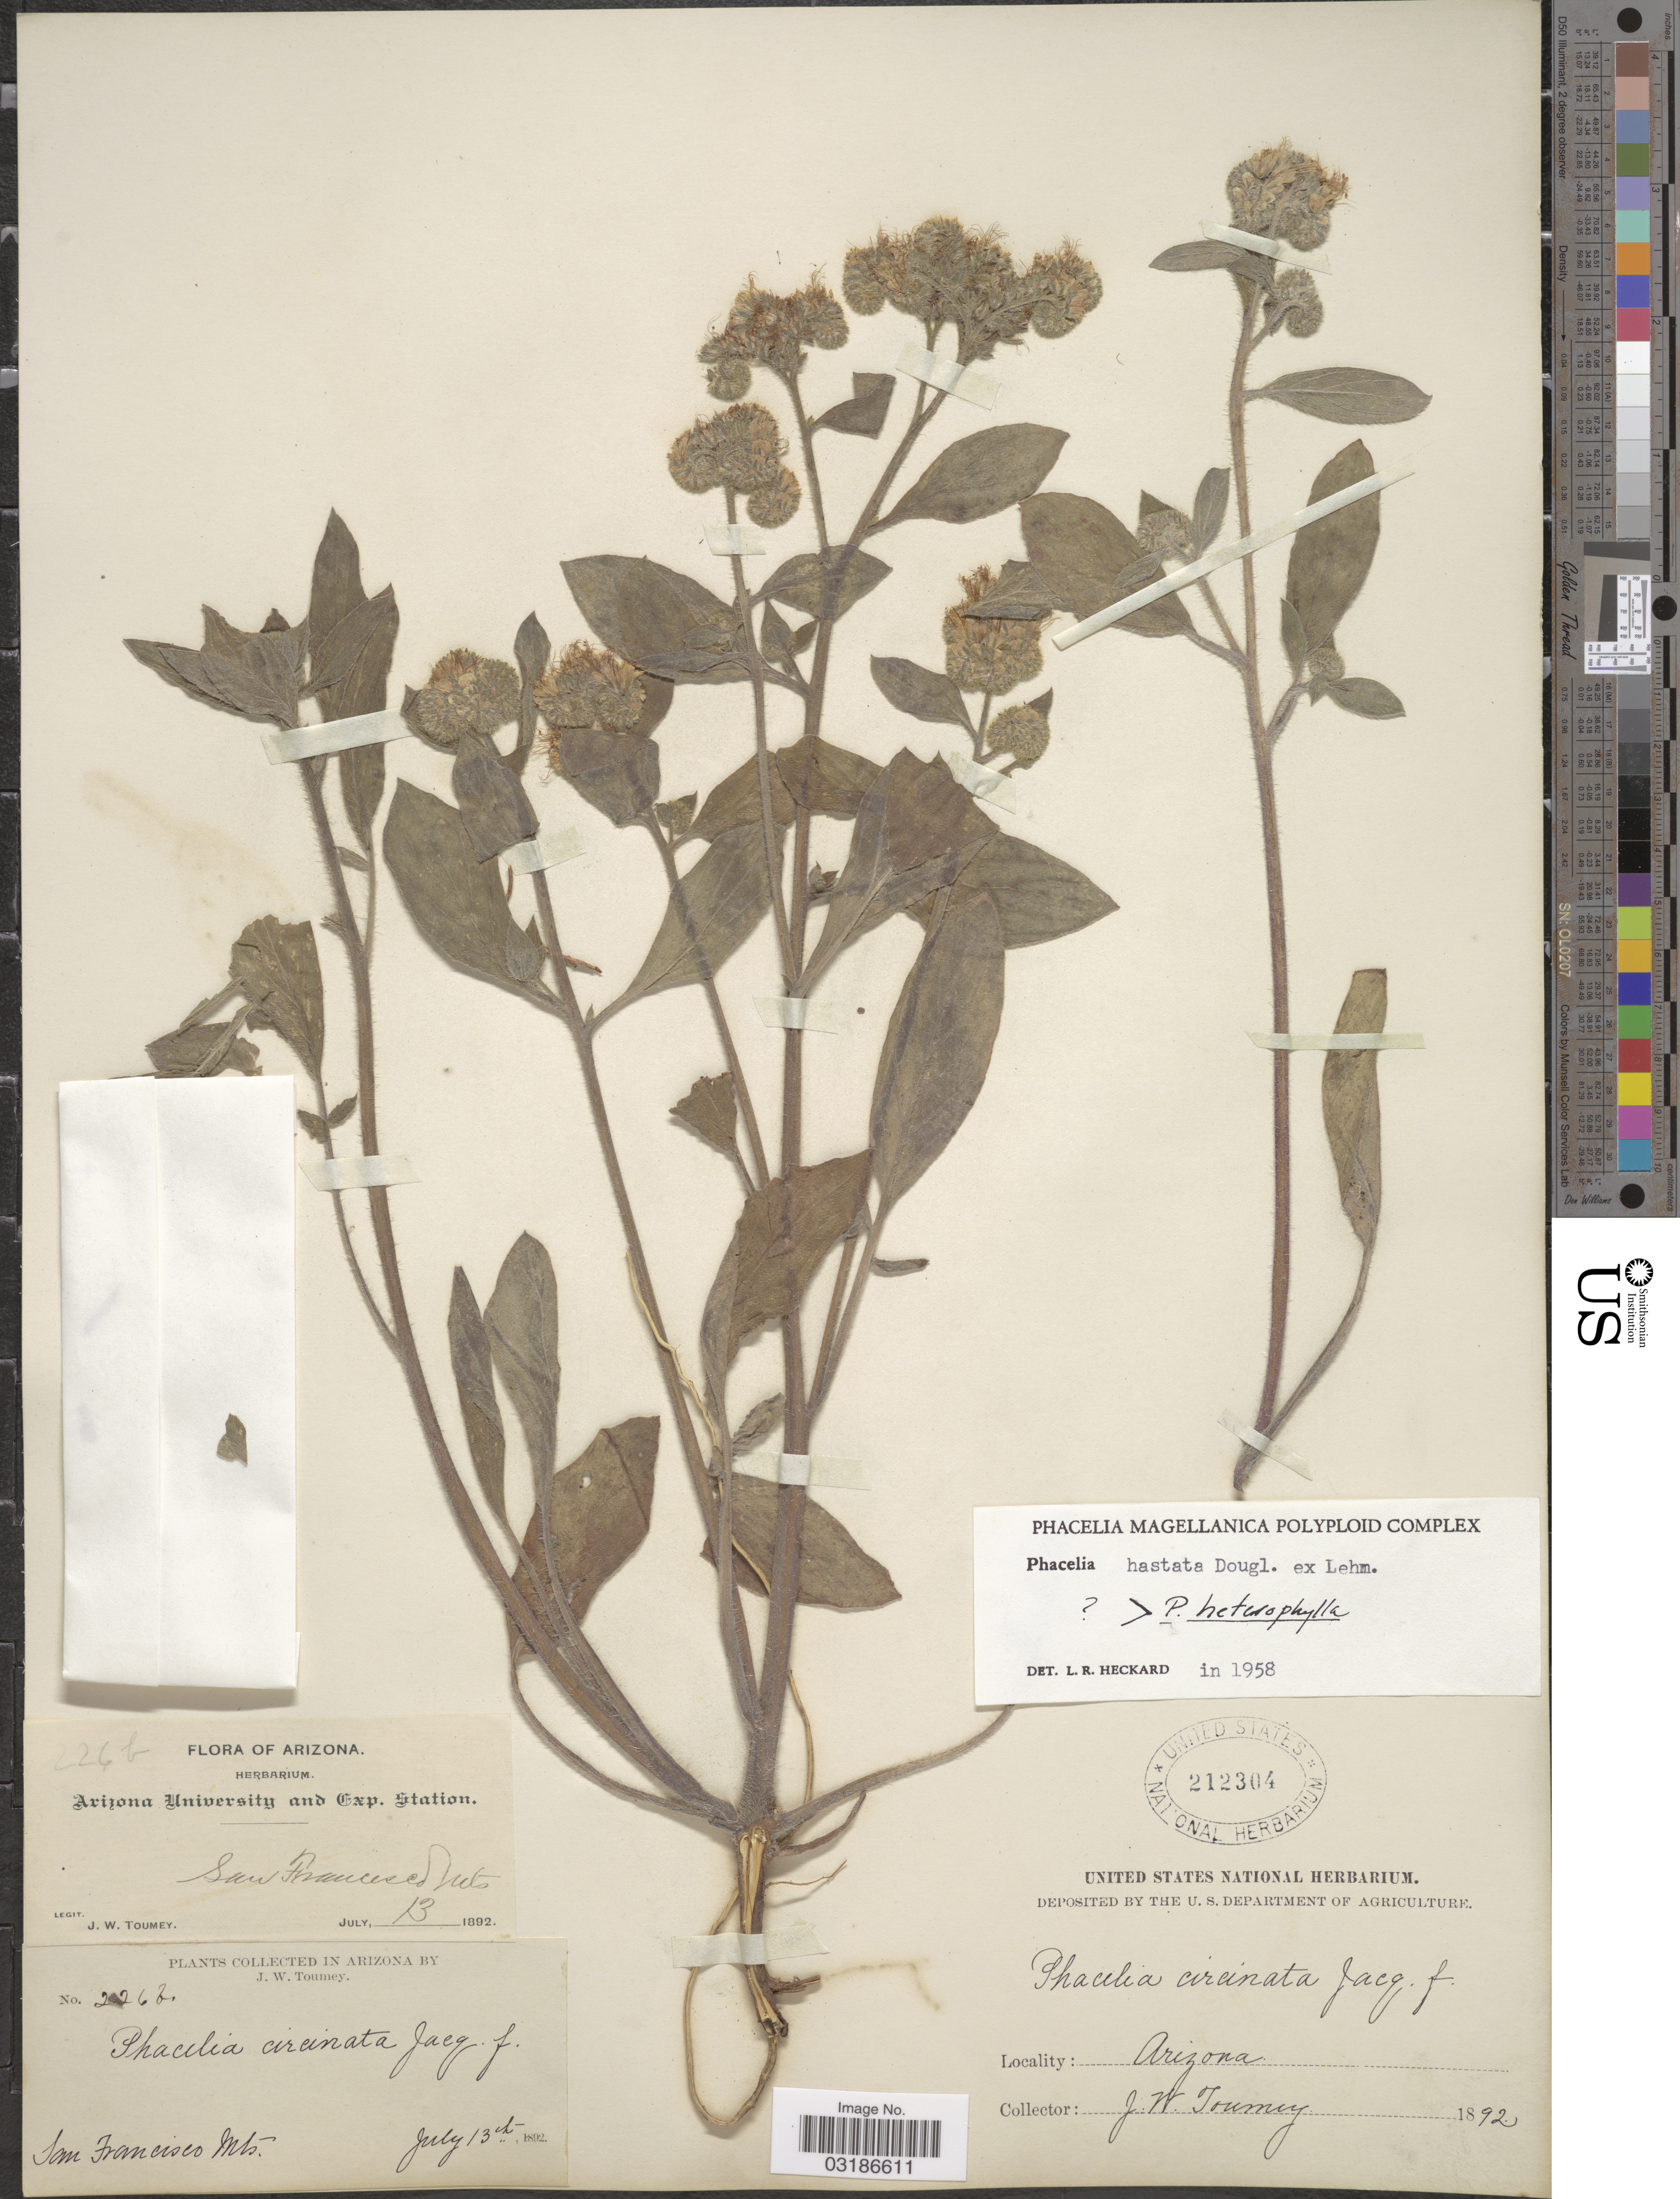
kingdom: Plantae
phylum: Tracheophyta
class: Magnoliopsida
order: Boraginales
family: Hydrophyllaceae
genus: Phacelia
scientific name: Phacelia hastata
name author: Douglas ex Lehm.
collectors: J. W. Toumey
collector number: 226b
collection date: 1892-07-13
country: United States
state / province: Arizona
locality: San Francisco Mts.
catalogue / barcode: US 212304